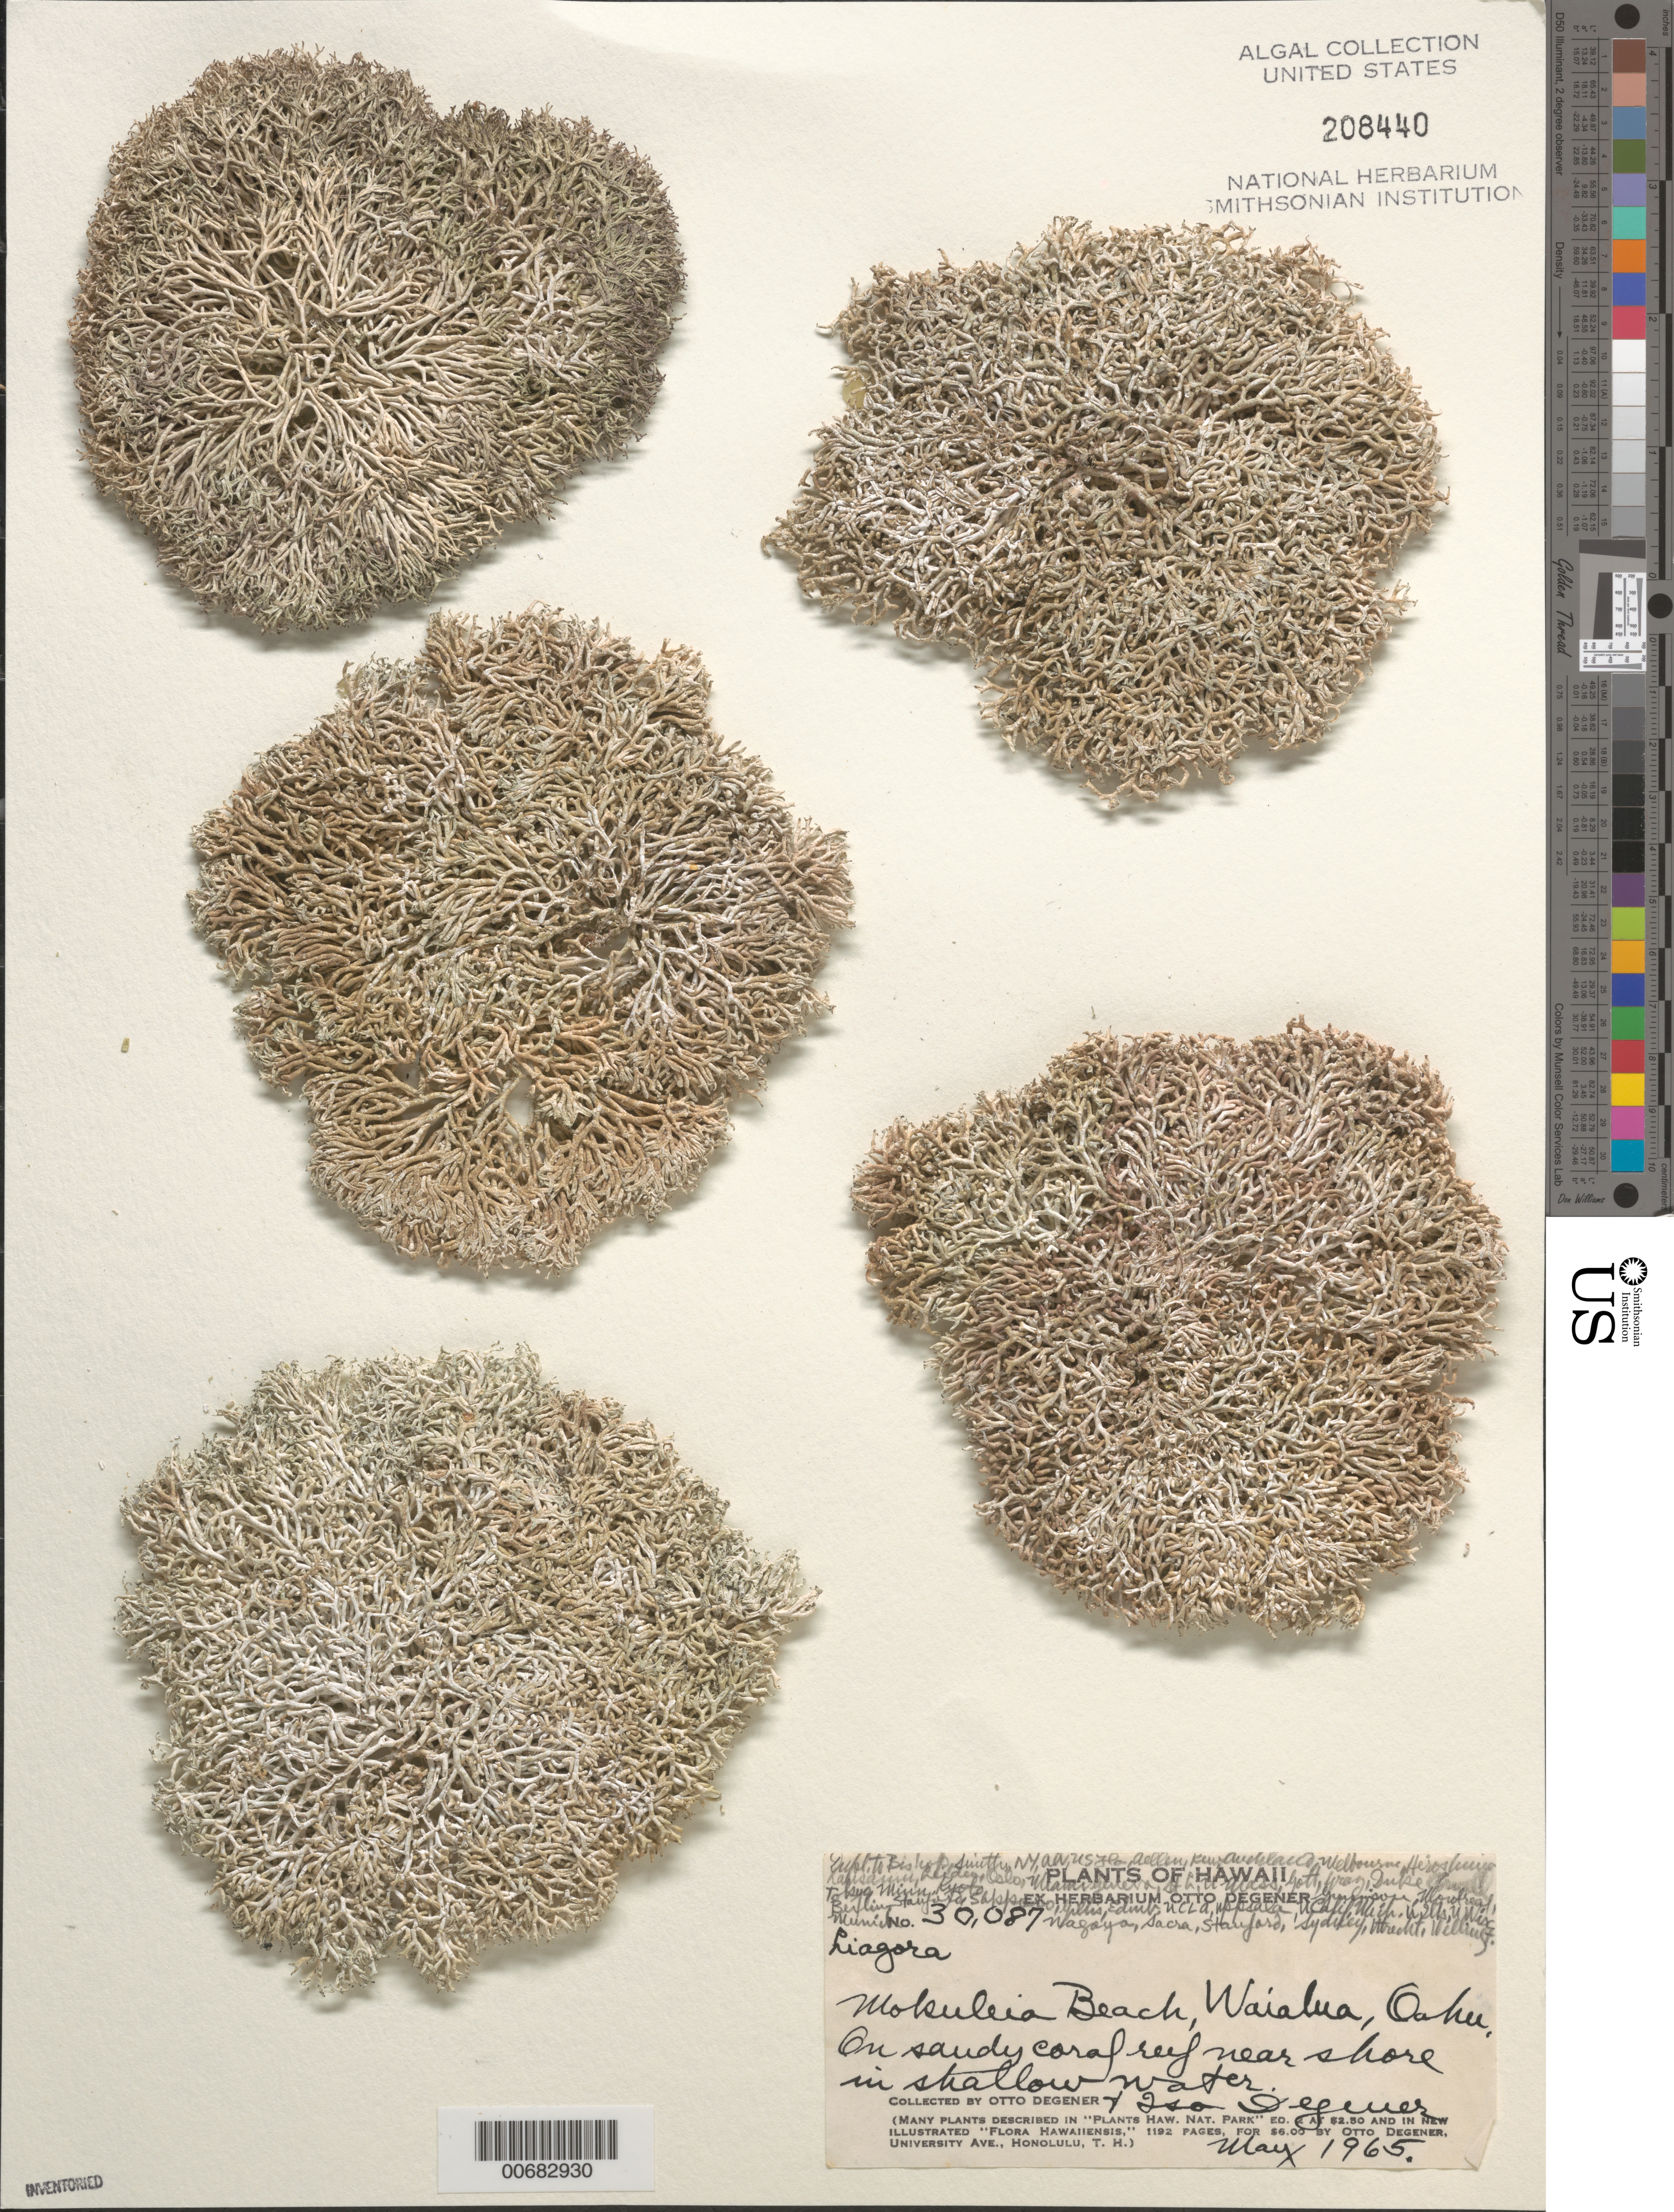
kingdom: Plantae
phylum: Rhodophyta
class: Florideophyceae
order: Nemaliales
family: Liagoraceae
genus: Liagora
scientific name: Liagora sp.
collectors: O. Degener & I. Degener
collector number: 30087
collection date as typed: May 1965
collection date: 1965-05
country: United States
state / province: Hawaii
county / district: Honolulu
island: Oahu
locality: Mokuleia Beach, Waialua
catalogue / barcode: US 208440